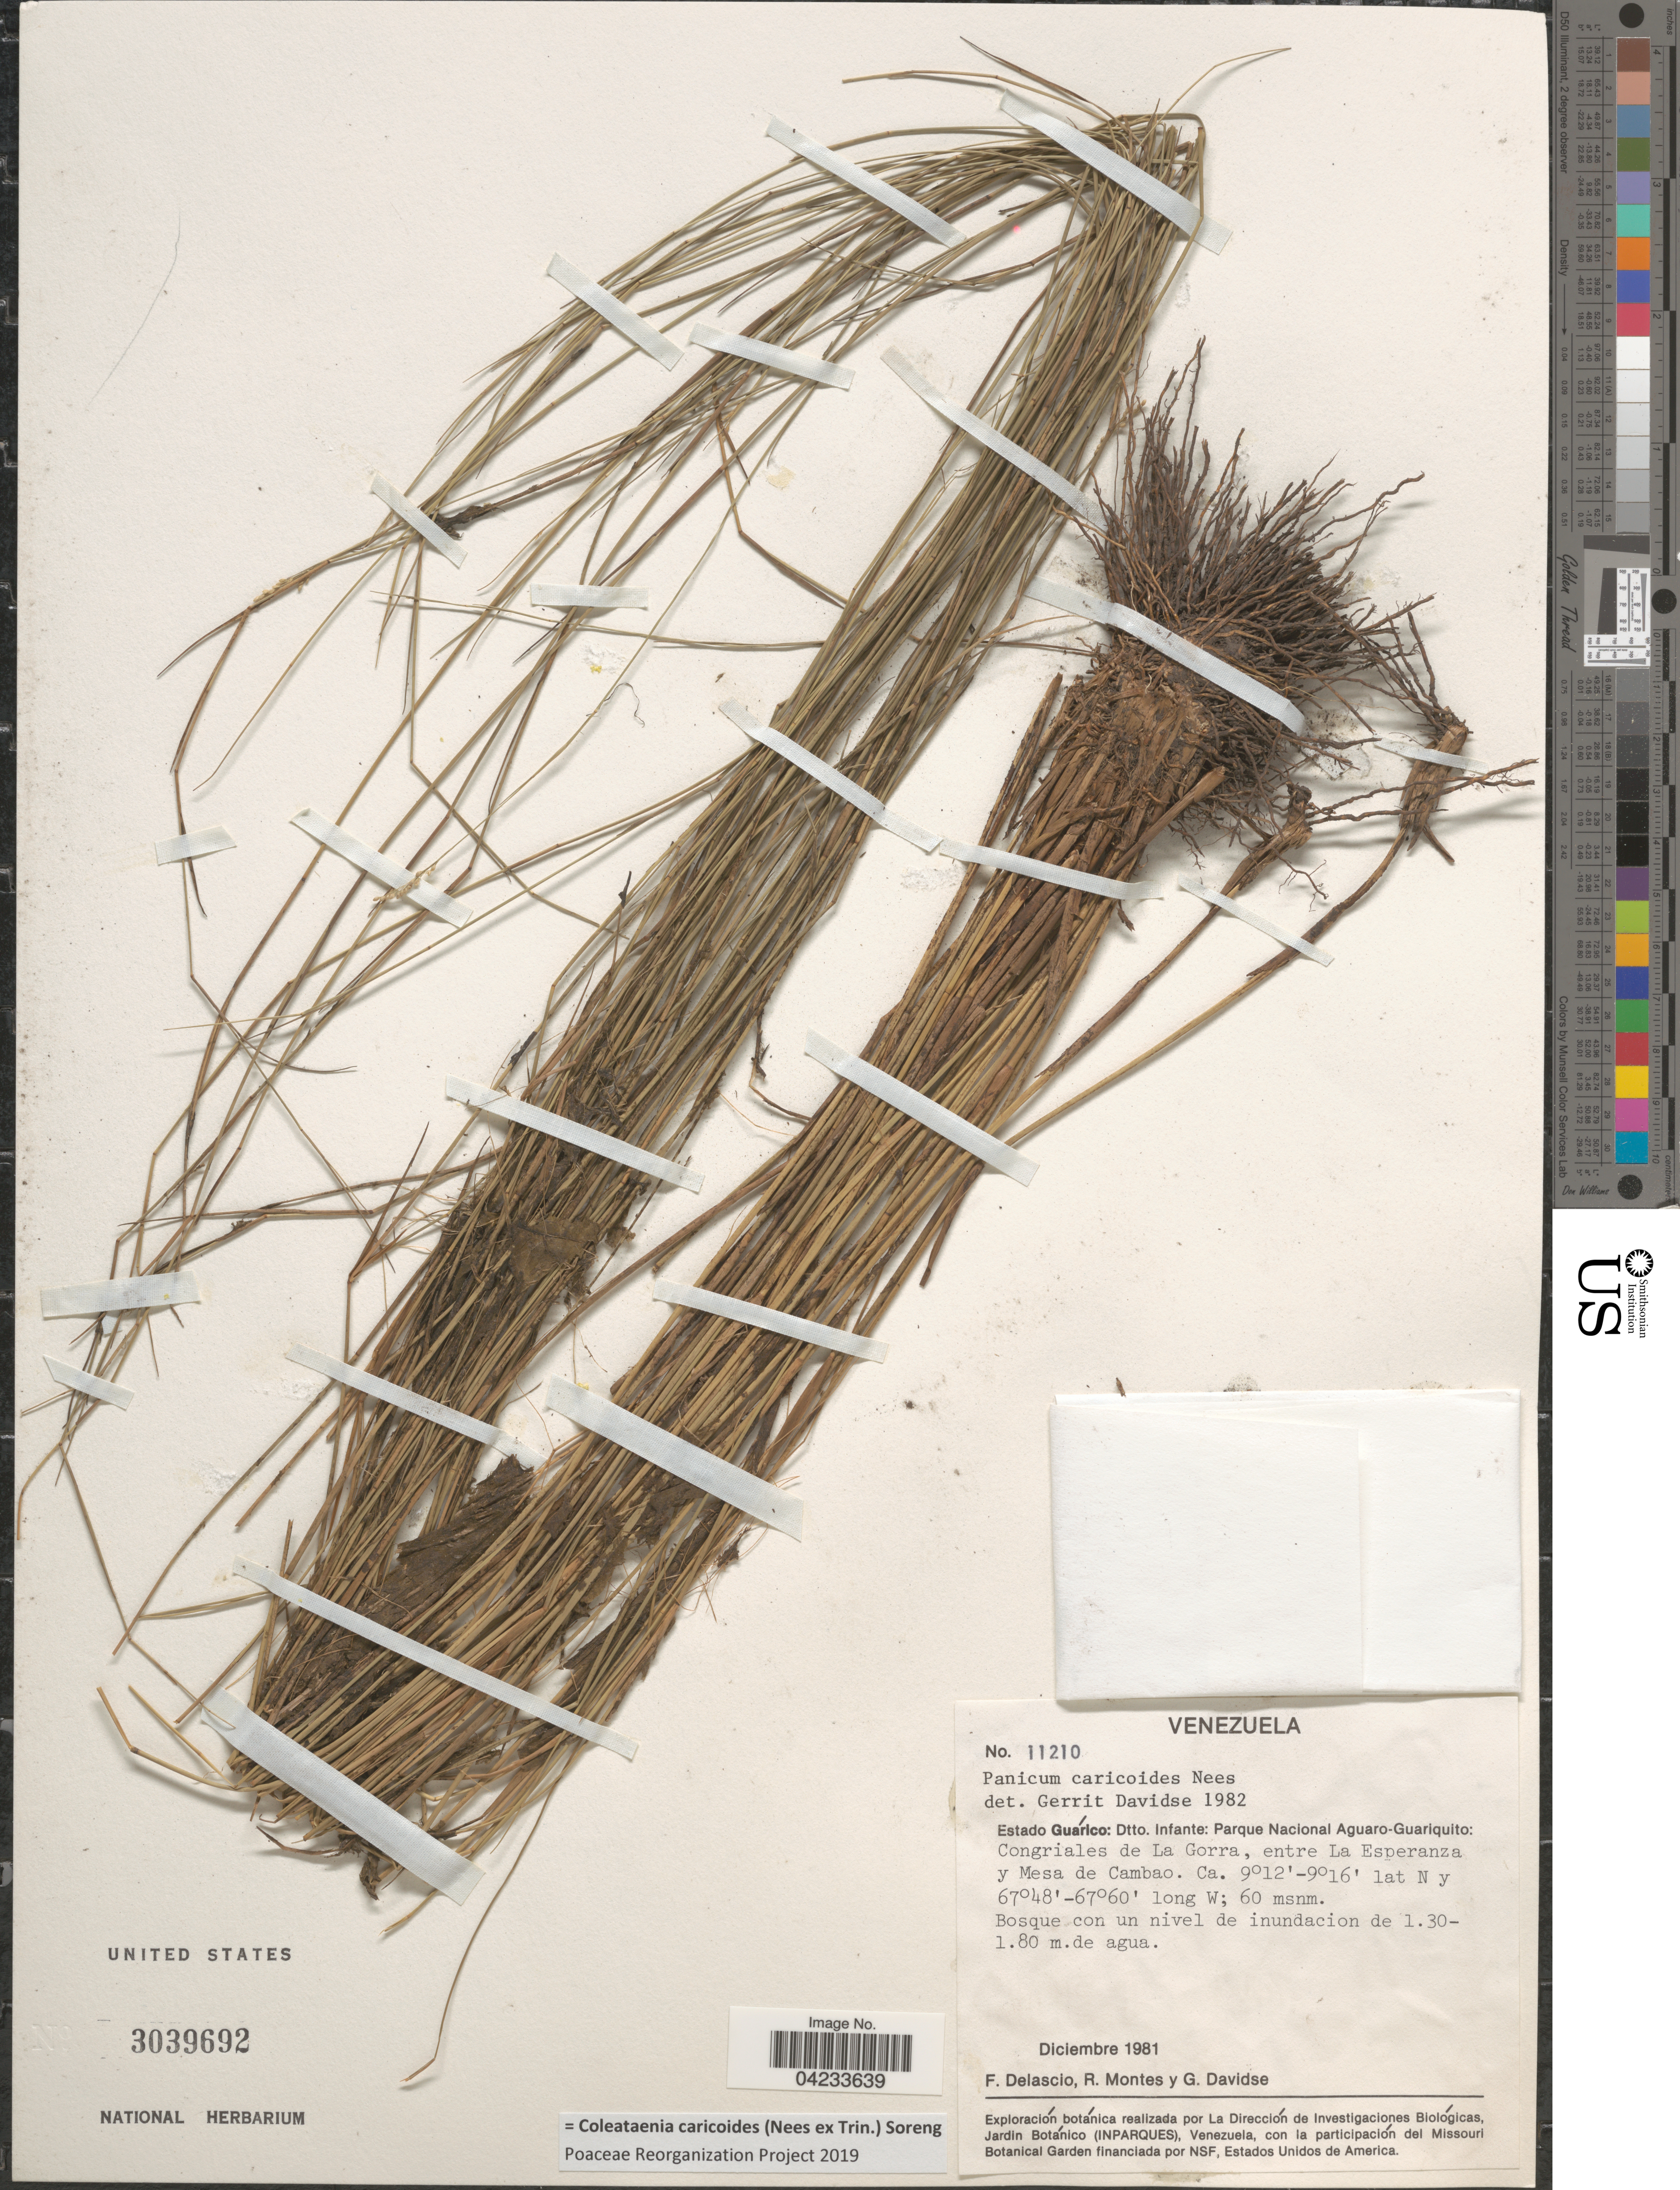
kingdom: Plantae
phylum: Tracheophyta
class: Liliopsida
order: Poales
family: Poaceae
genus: Coleataenia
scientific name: Coleataenia caricoides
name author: (Nees ex Trin.) Soreng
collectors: F. Delascio C., R. Montes & G. Davidse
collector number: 11210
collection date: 1981-12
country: Venezuela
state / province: Guarico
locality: Dtto. Infante: Parque Nacional Aguaro-Guariquito: Congriales de La Gorra, entre La Esperanza y Mesa de Cambao. Exploración botánica realizada por La Dirección de Investigaciones Biológicas.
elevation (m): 60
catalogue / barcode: US 3039692